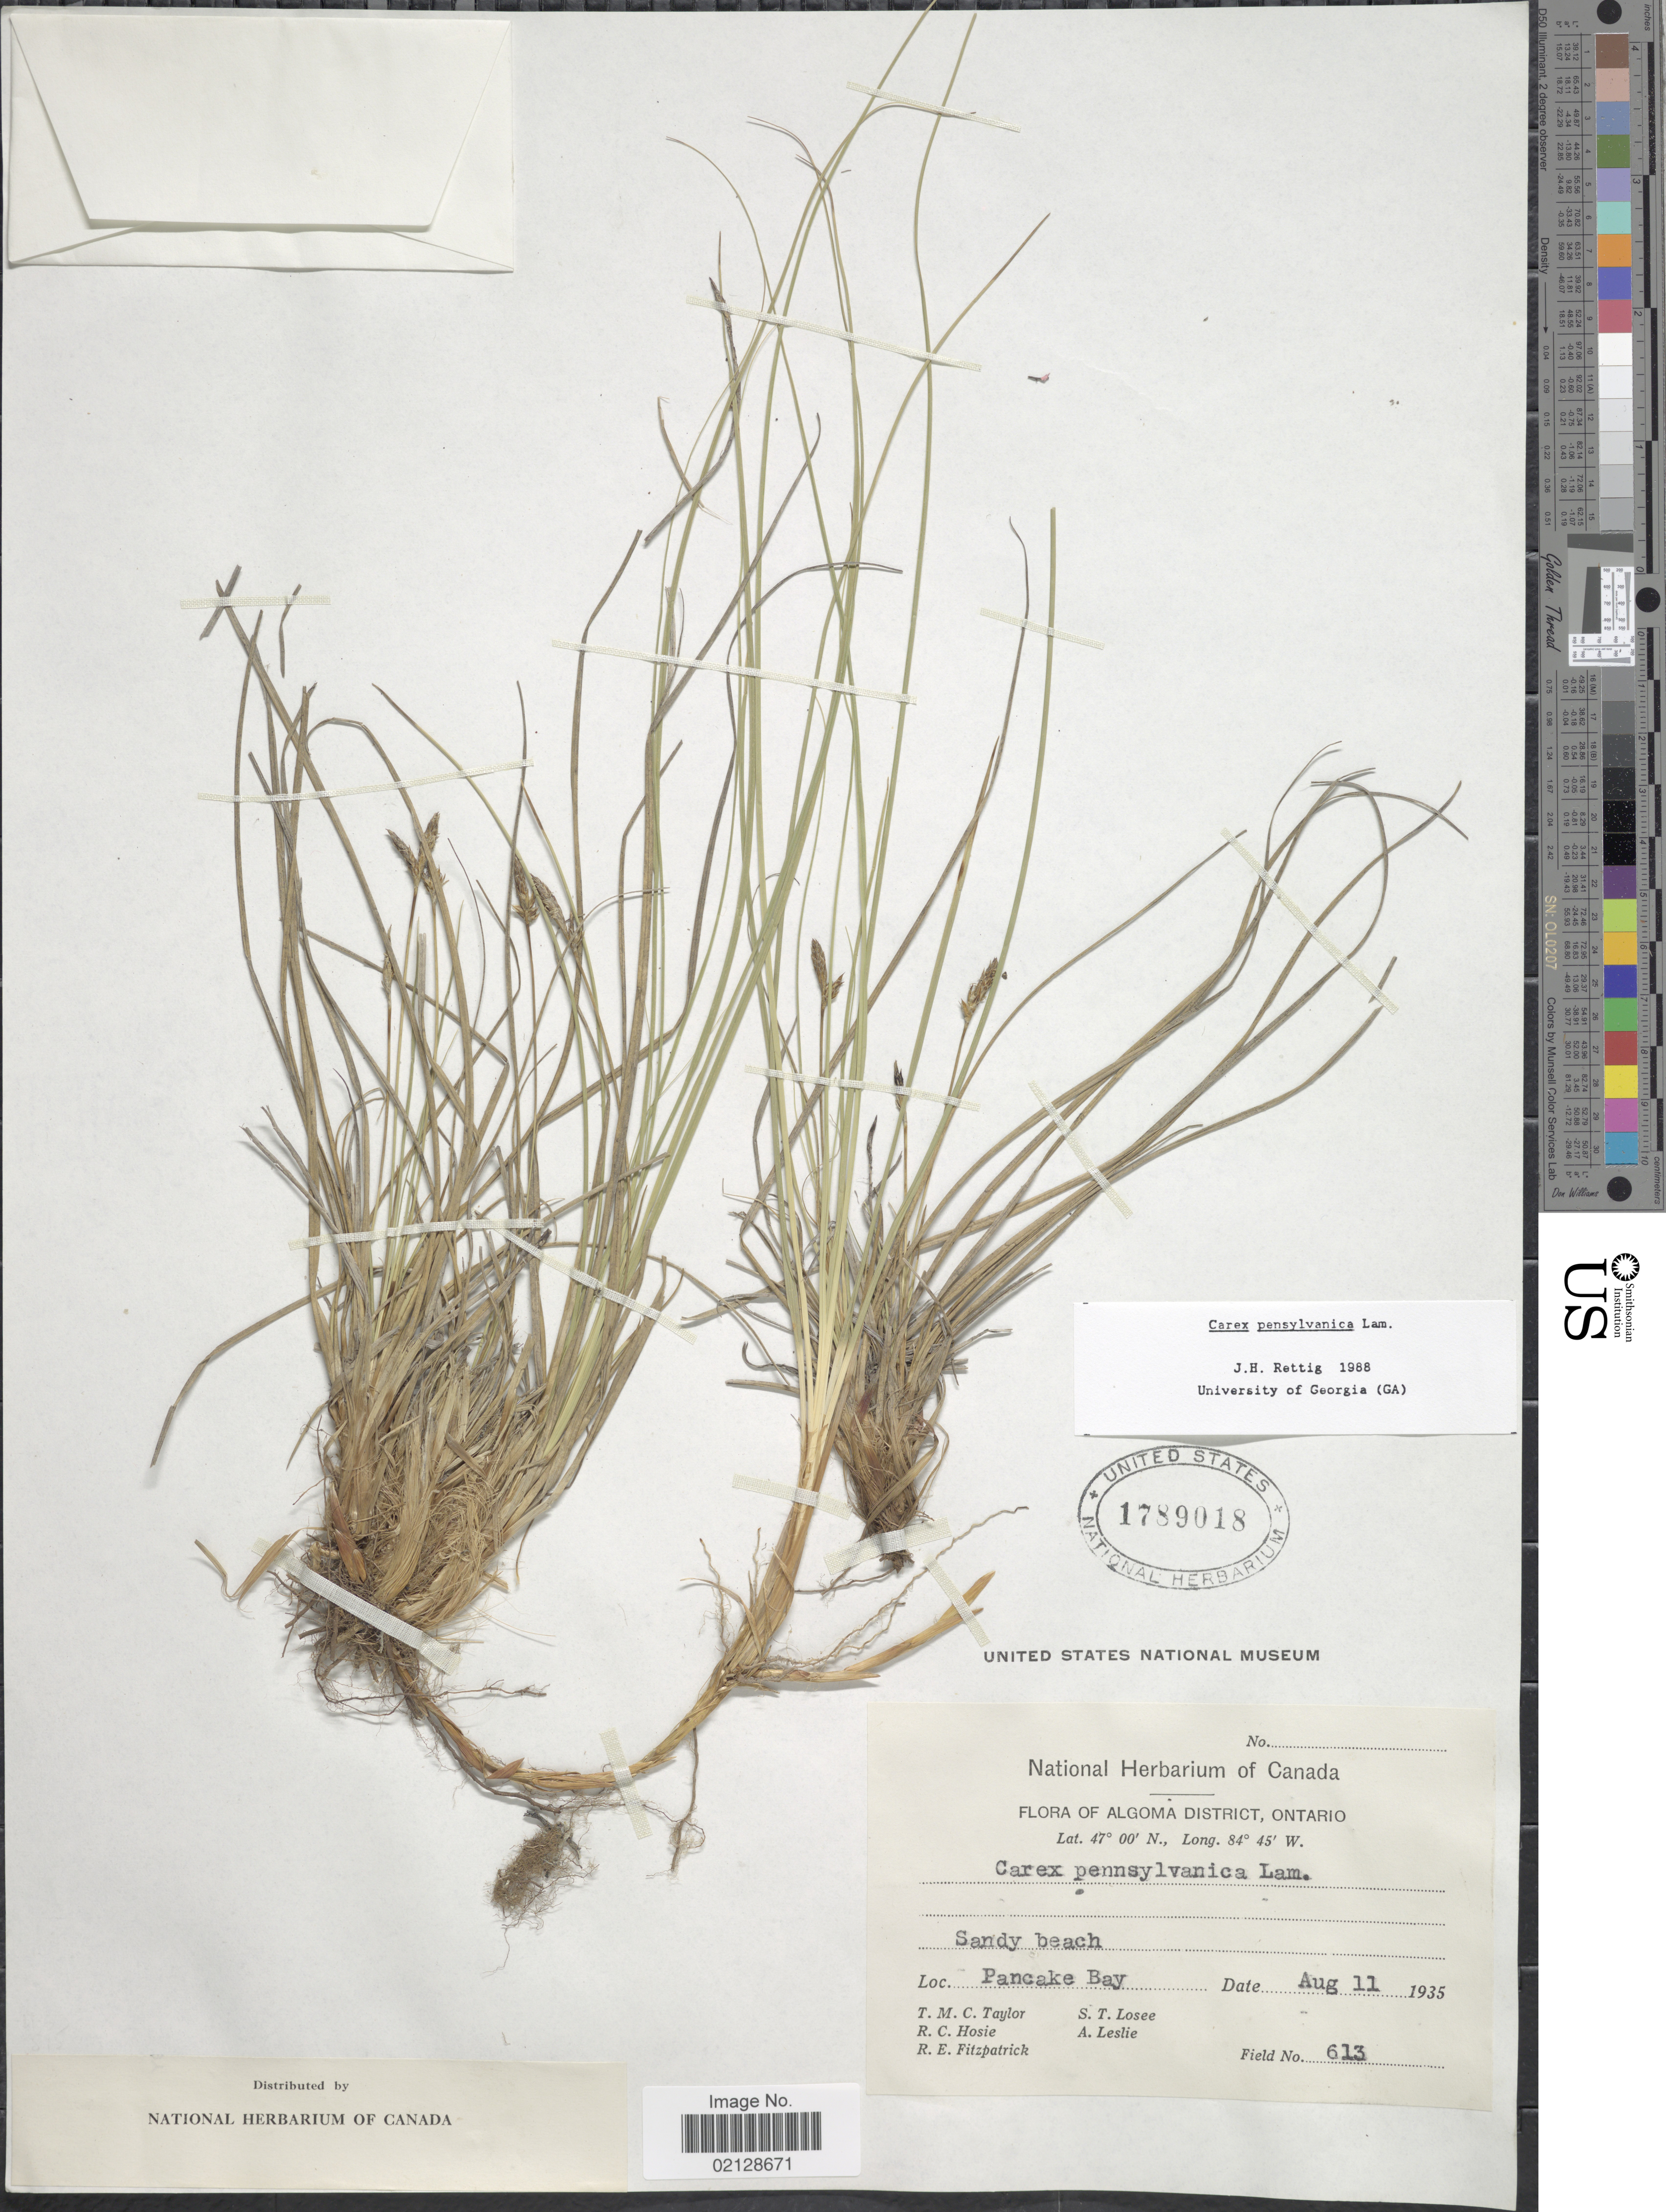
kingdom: Plantae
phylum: Tracheophyta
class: Liliopsida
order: Poales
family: Cyperaceae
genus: Carex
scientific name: Carex pensylvanica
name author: Lam.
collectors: T. M. C. Taylor, R. Hosie, R. Fitzpatrick, S. Losee & A. Leslie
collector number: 613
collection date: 1935-08-11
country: Canada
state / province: Ontario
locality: Algoma District, Pancake Bay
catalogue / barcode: US 1789018